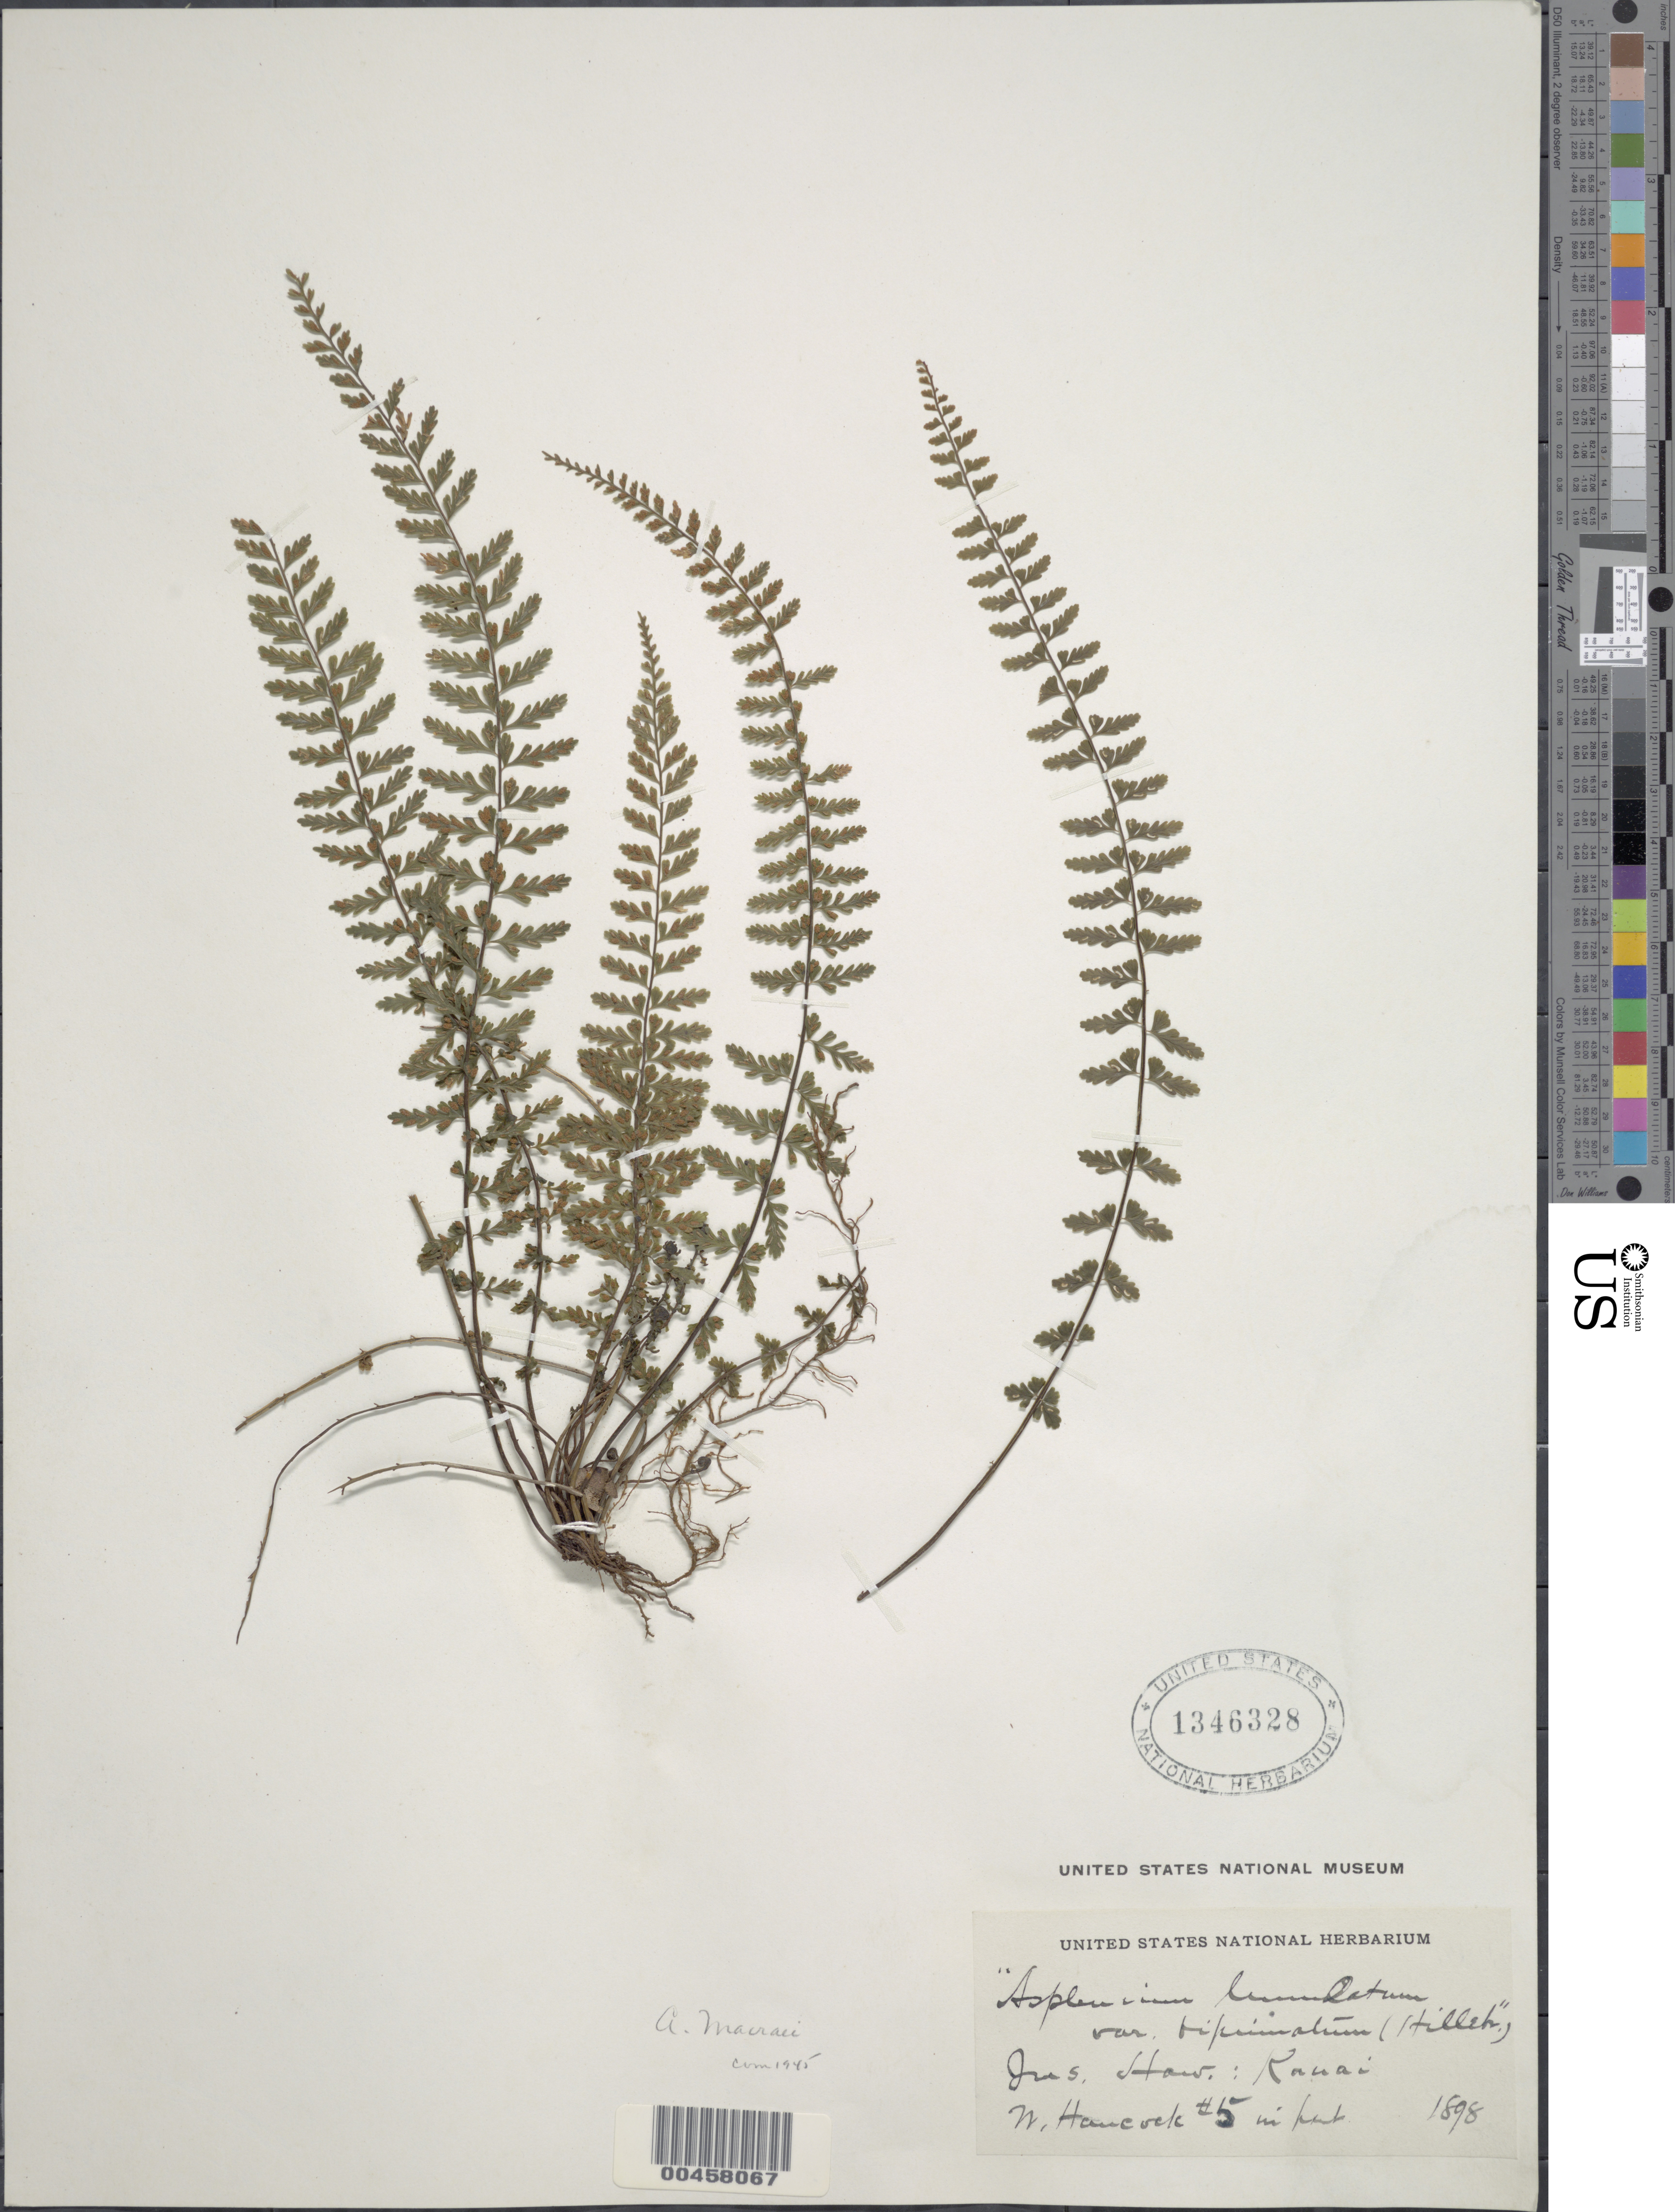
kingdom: Plantae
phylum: Tracheophyta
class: Polypodiopsida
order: Polypodiales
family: Aspleniaceae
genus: Asplenium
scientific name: Asplenium macraei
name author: Hook. & Grev.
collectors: W. Hancock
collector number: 5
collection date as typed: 1898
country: United States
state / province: Hawaii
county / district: Kauai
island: Kaua'i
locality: Ins. Haw.:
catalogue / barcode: US 1346328